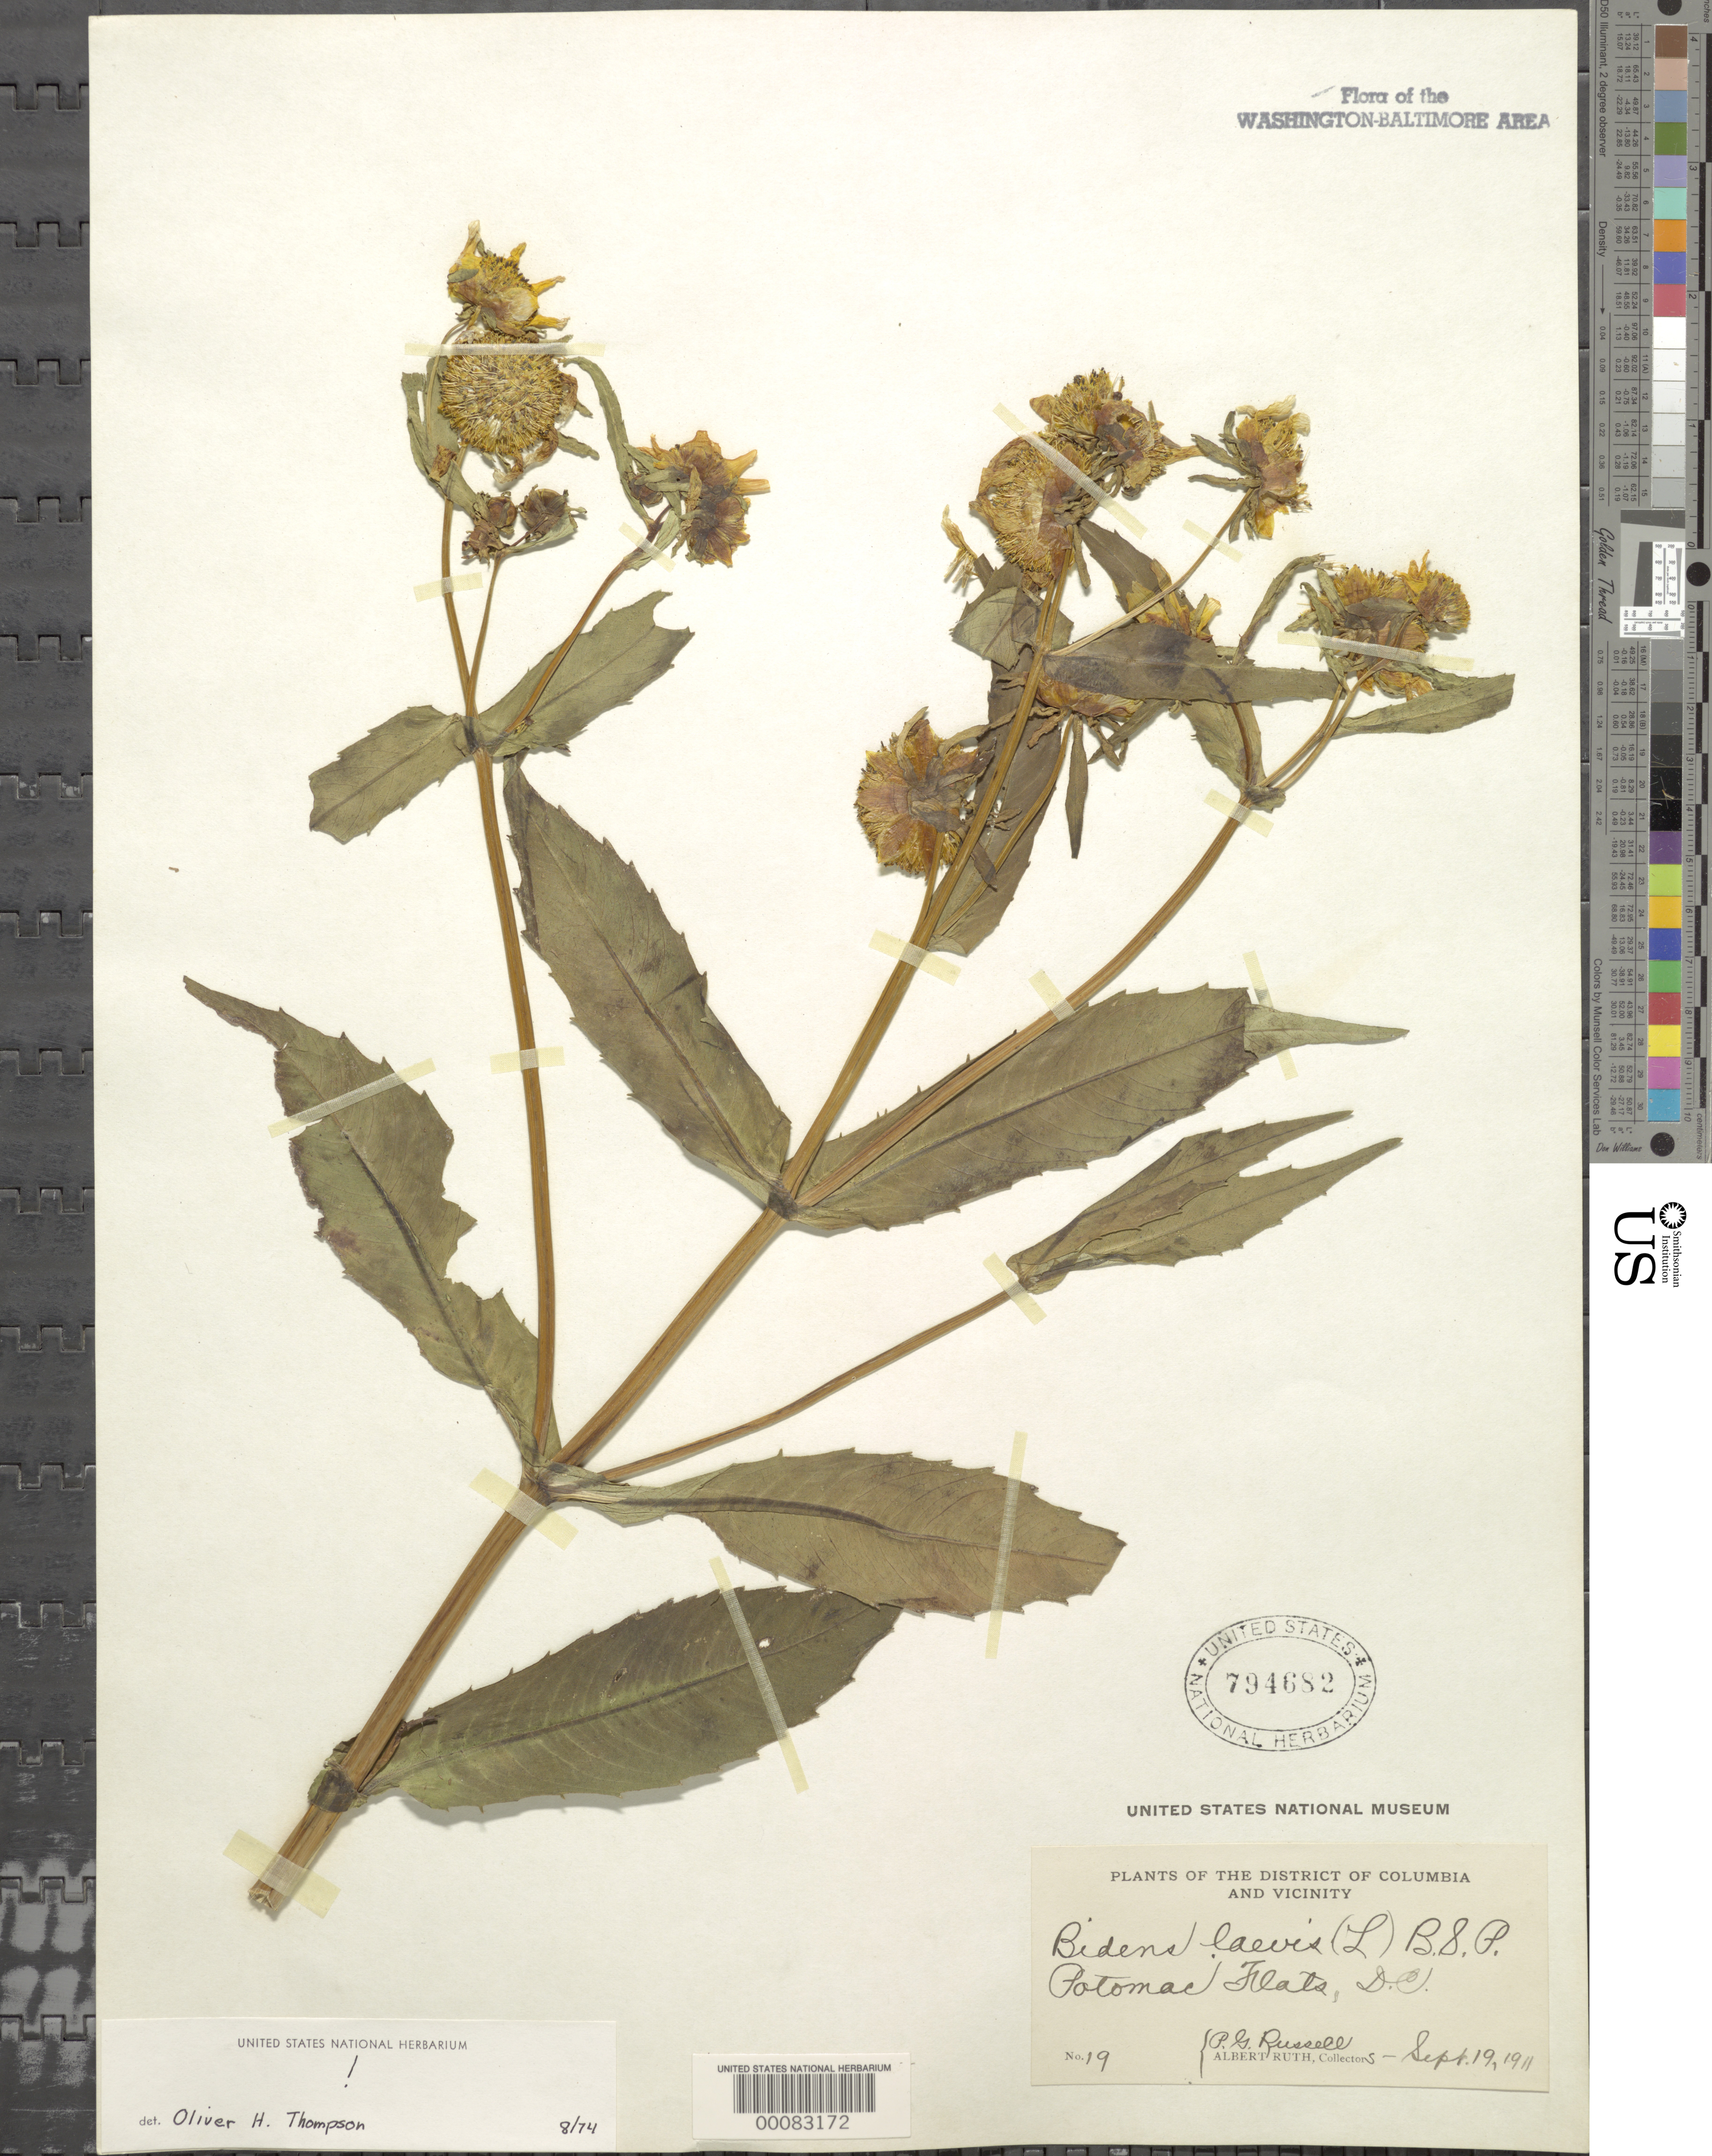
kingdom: Plantae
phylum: Tracheophyta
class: Magnoliopsida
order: Asterales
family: Asteraceae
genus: Bidens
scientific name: Bidens laevis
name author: (L.) Britton, Stearns & Poggenb.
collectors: P. G. Russell & A. Ruth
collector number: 19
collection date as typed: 19 Sep 1911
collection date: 1911-09-19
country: United States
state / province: District of Columbia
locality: Potomac flats C. & O. Canal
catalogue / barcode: US 794682